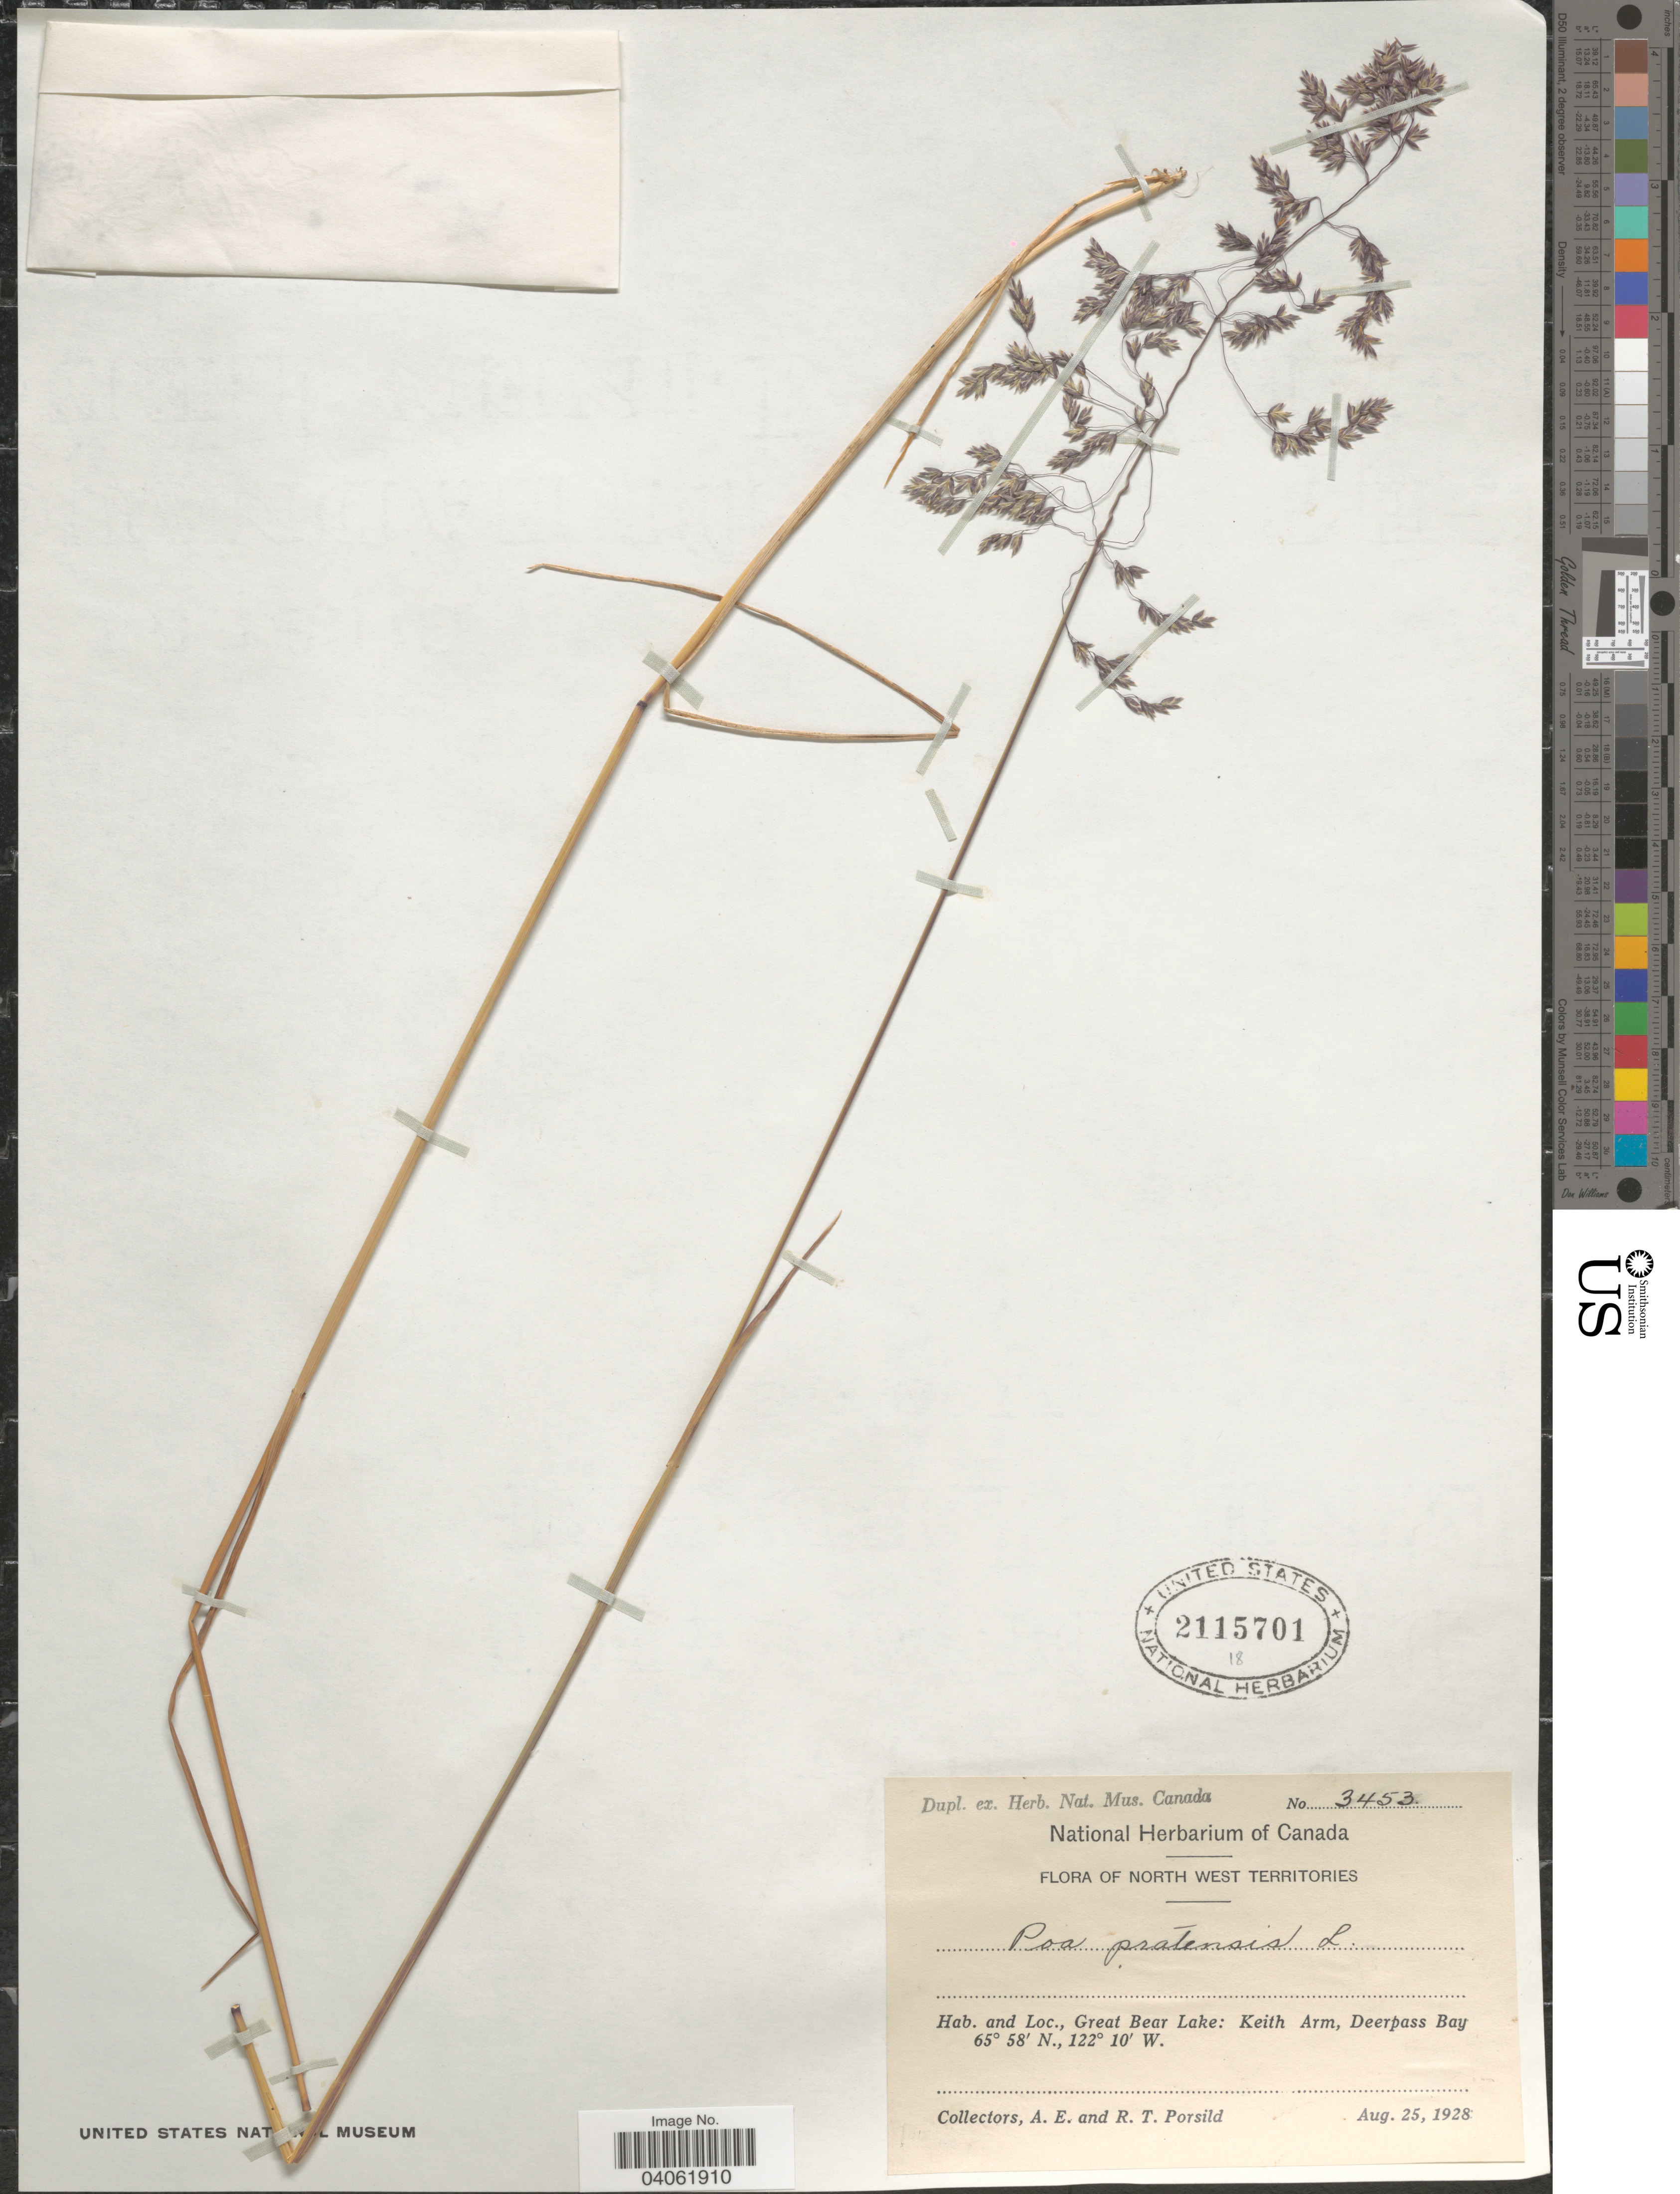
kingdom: Plantae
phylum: Tracheophyta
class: Liliopsida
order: Poales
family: Poaceae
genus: Poa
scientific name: Poa pratensis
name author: L.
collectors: A. E. Porsild & R. T. Porsild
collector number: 3453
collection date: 1928-08-25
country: Canada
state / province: Northwest Territories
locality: Great Bear Lake: Keith Arm, Deerpass Bay.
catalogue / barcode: US 2115701